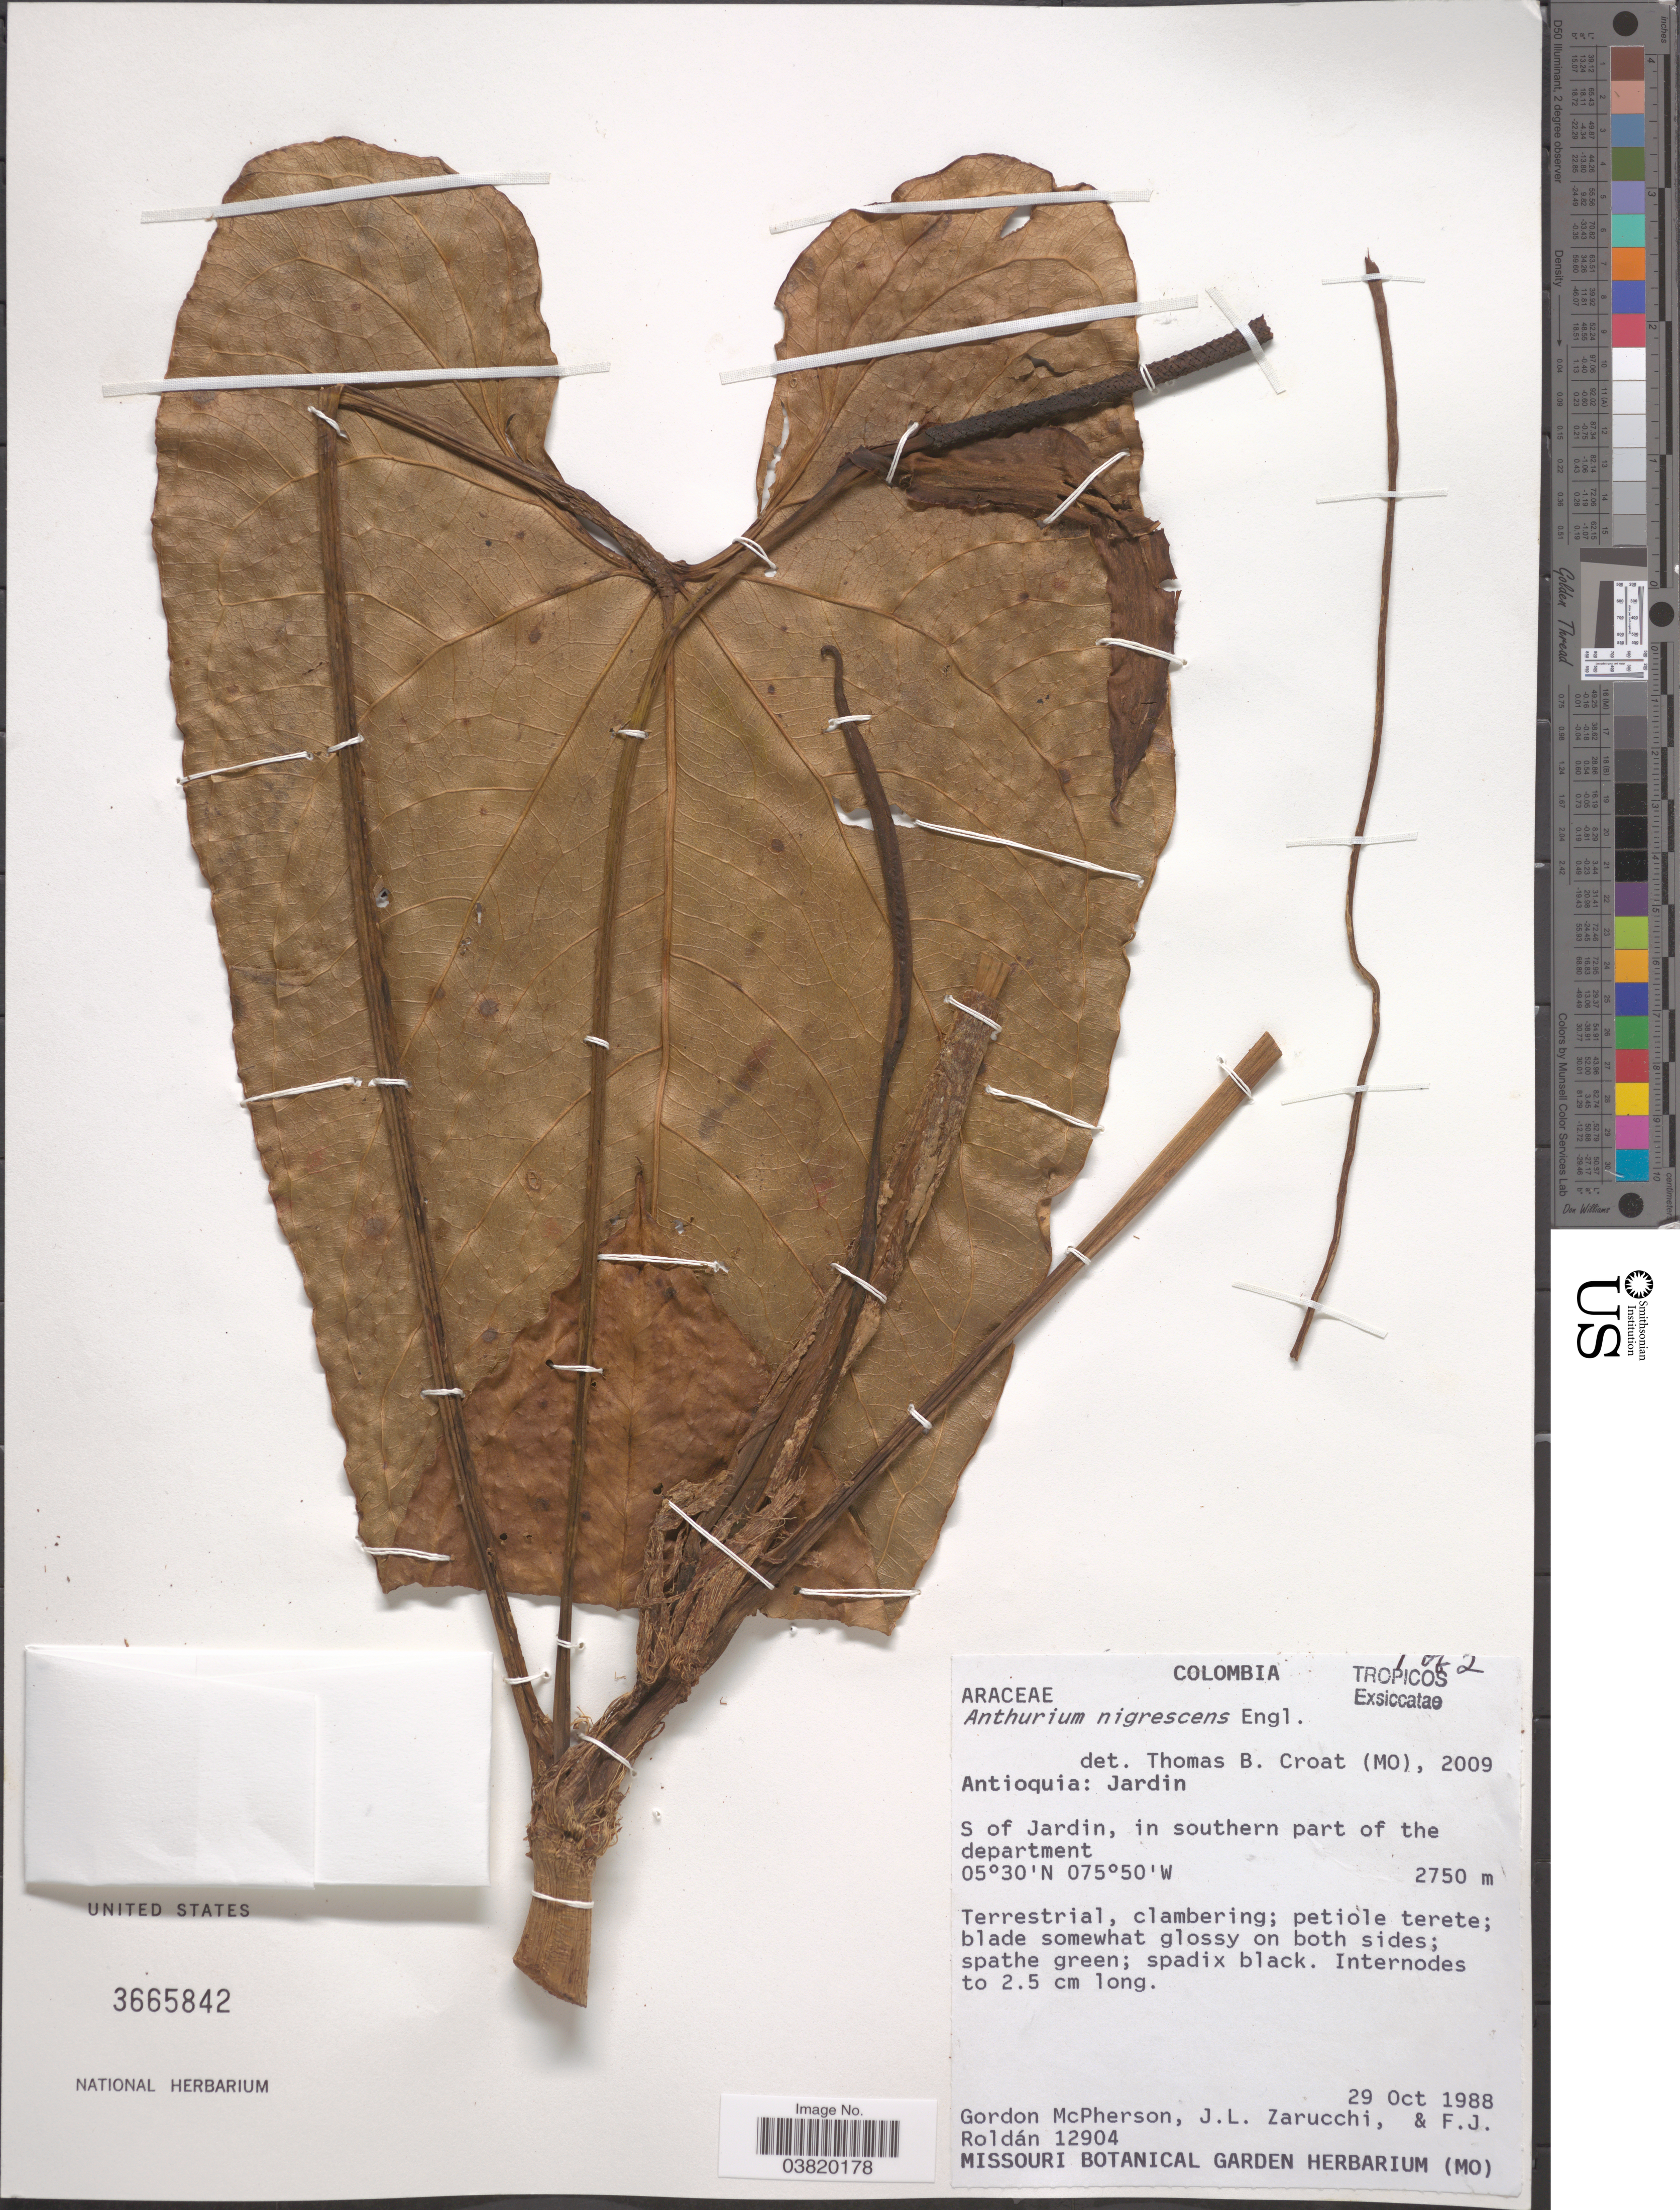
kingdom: Plantae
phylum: Tracheophyta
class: Liliopsida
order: Alismatales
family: Araceae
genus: Anthurium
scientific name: Anthurium nigrescens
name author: Engl.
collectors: G. McPherson, J. L. Zarucchi & F. J. Roldán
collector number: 12904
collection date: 1988-10-29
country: Colombia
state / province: Antioquia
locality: Jardin. S of Jardin, in southern part of the department.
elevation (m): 2750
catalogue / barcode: US 3665842